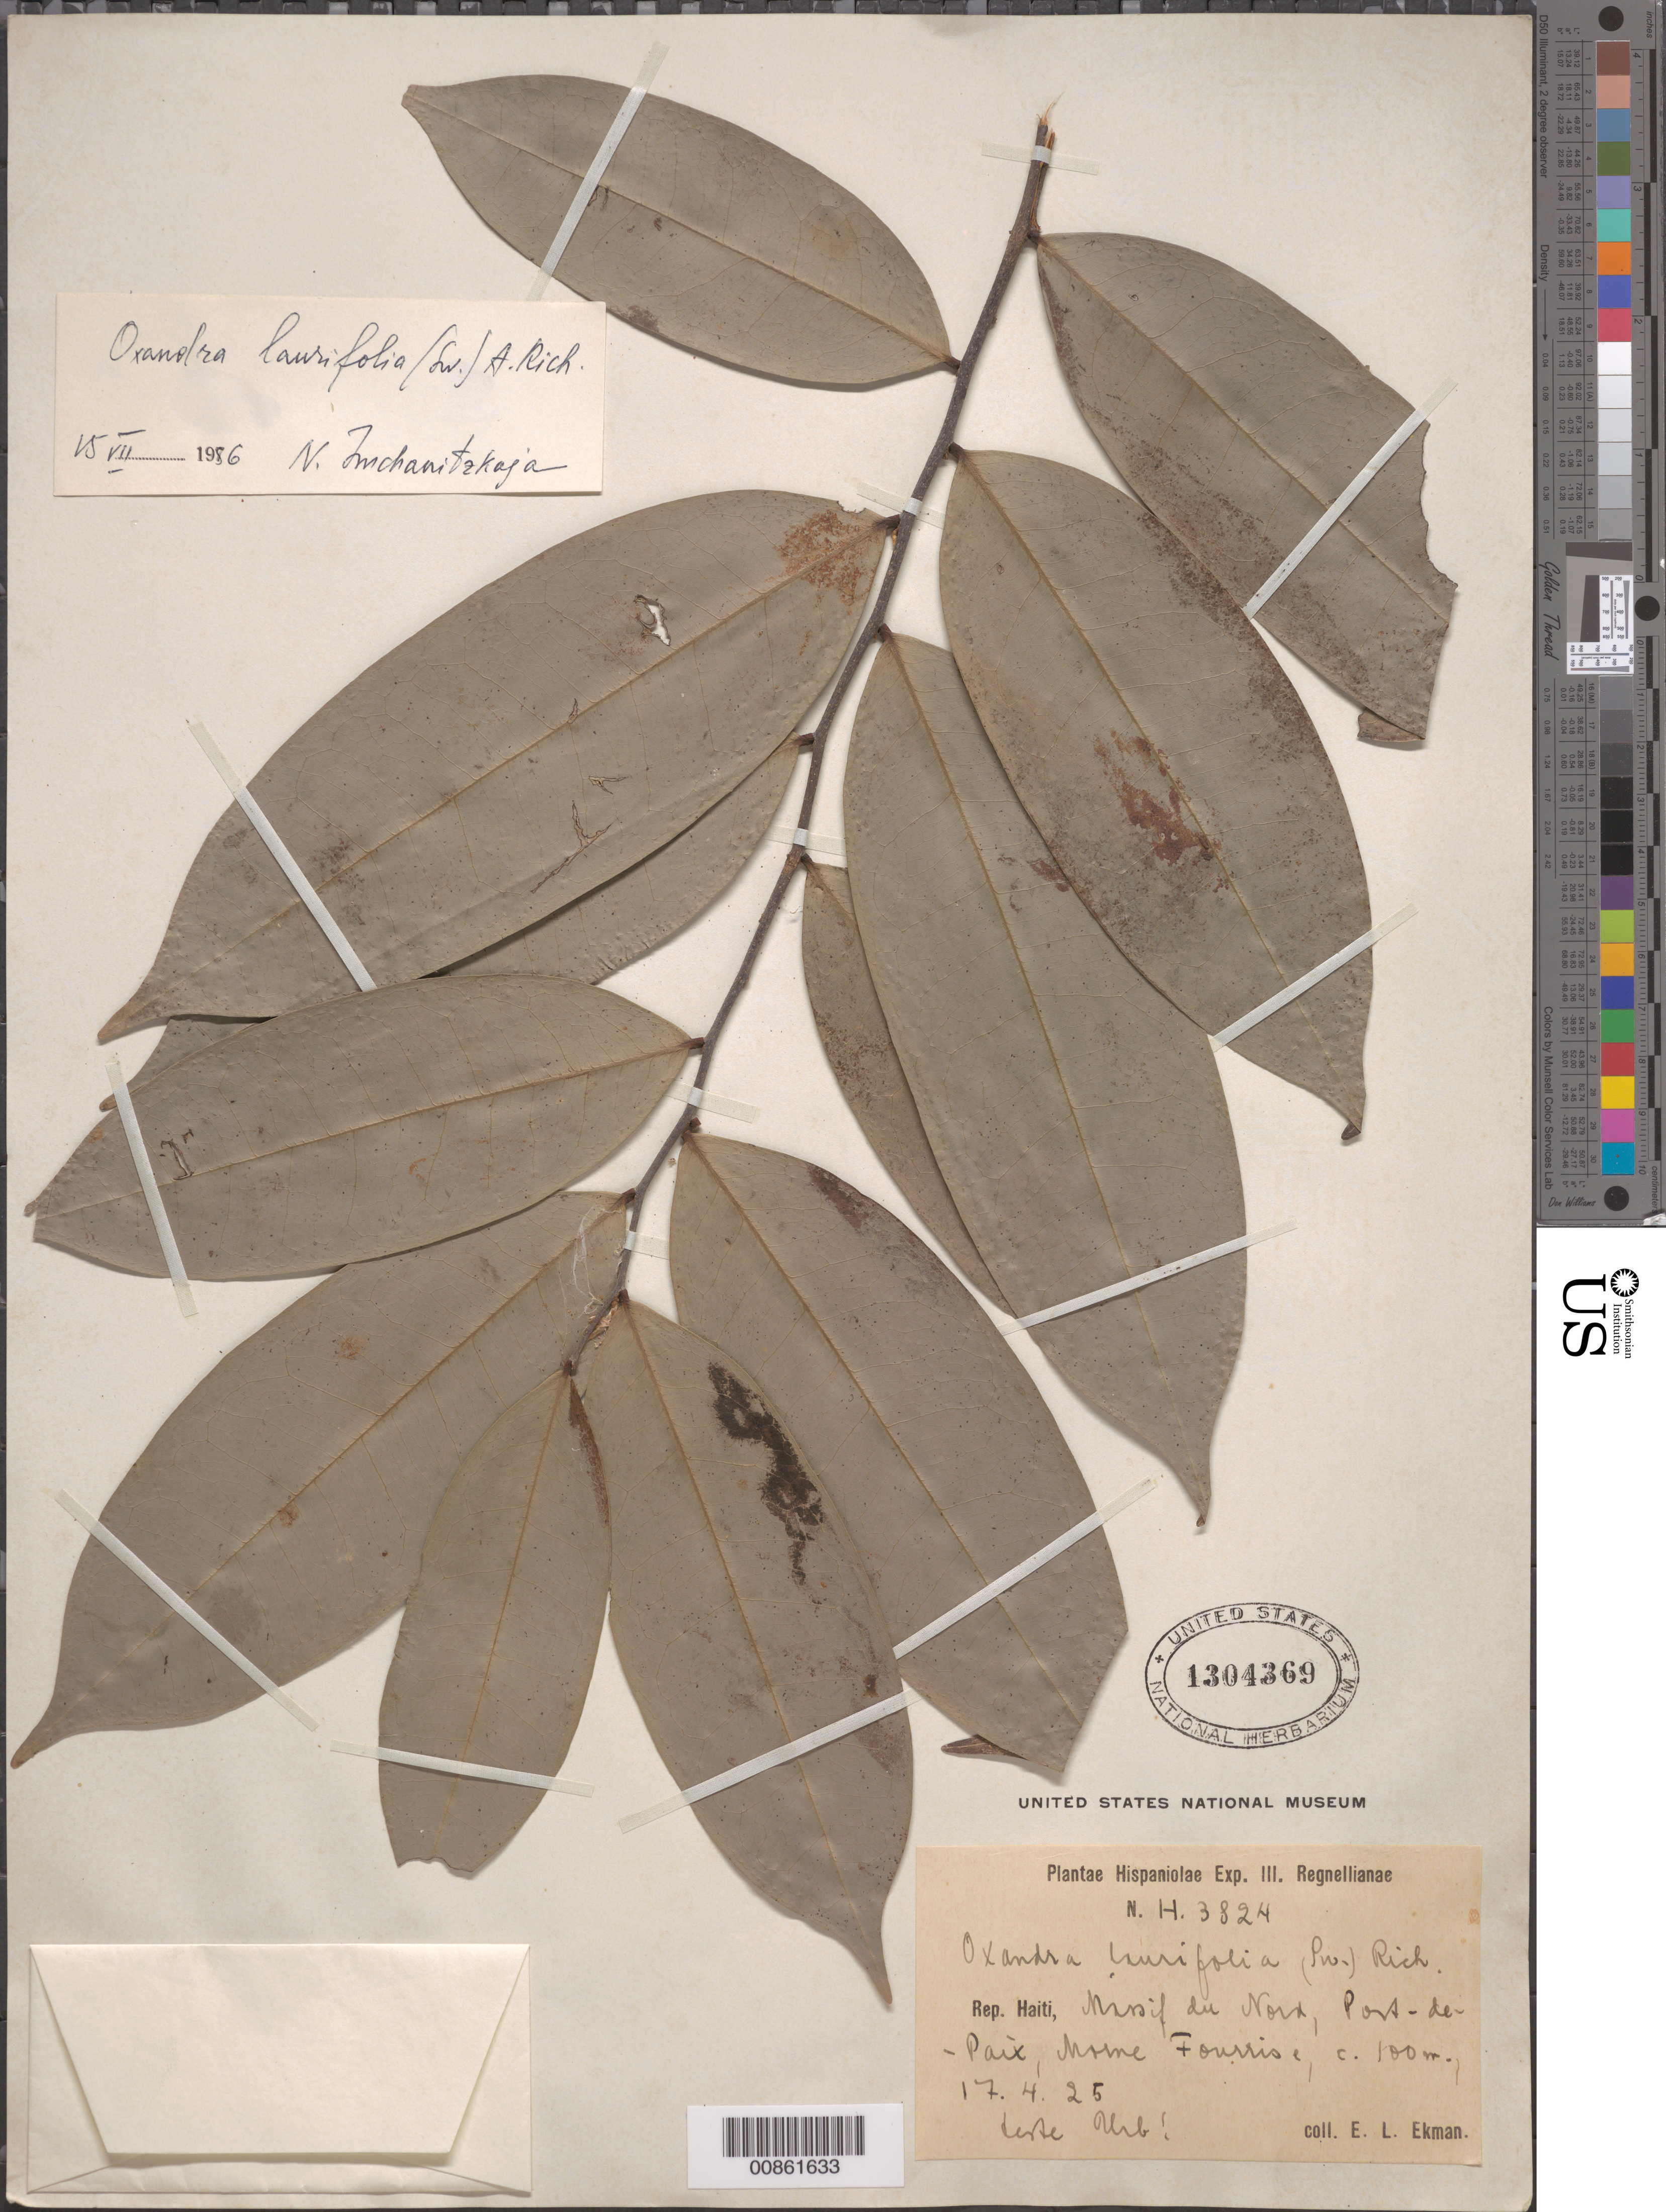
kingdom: Plantae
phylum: Tracheophyta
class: Magnoliopsida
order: Magnoliales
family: Annonaceae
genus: Oxandra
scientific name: Oxandra laurifolia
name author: (Sw.) A. Rich.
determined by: Imchanitzkaja, N.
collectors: E. L. Ekman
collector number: H 3824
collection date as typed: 17 Apr 1925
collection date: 1925-04-17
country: Haiti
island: Hispaniola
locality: Massif du Nord, Port-de-Paix, Mourne Fourrise.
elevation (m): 100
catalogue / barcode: US 1304369